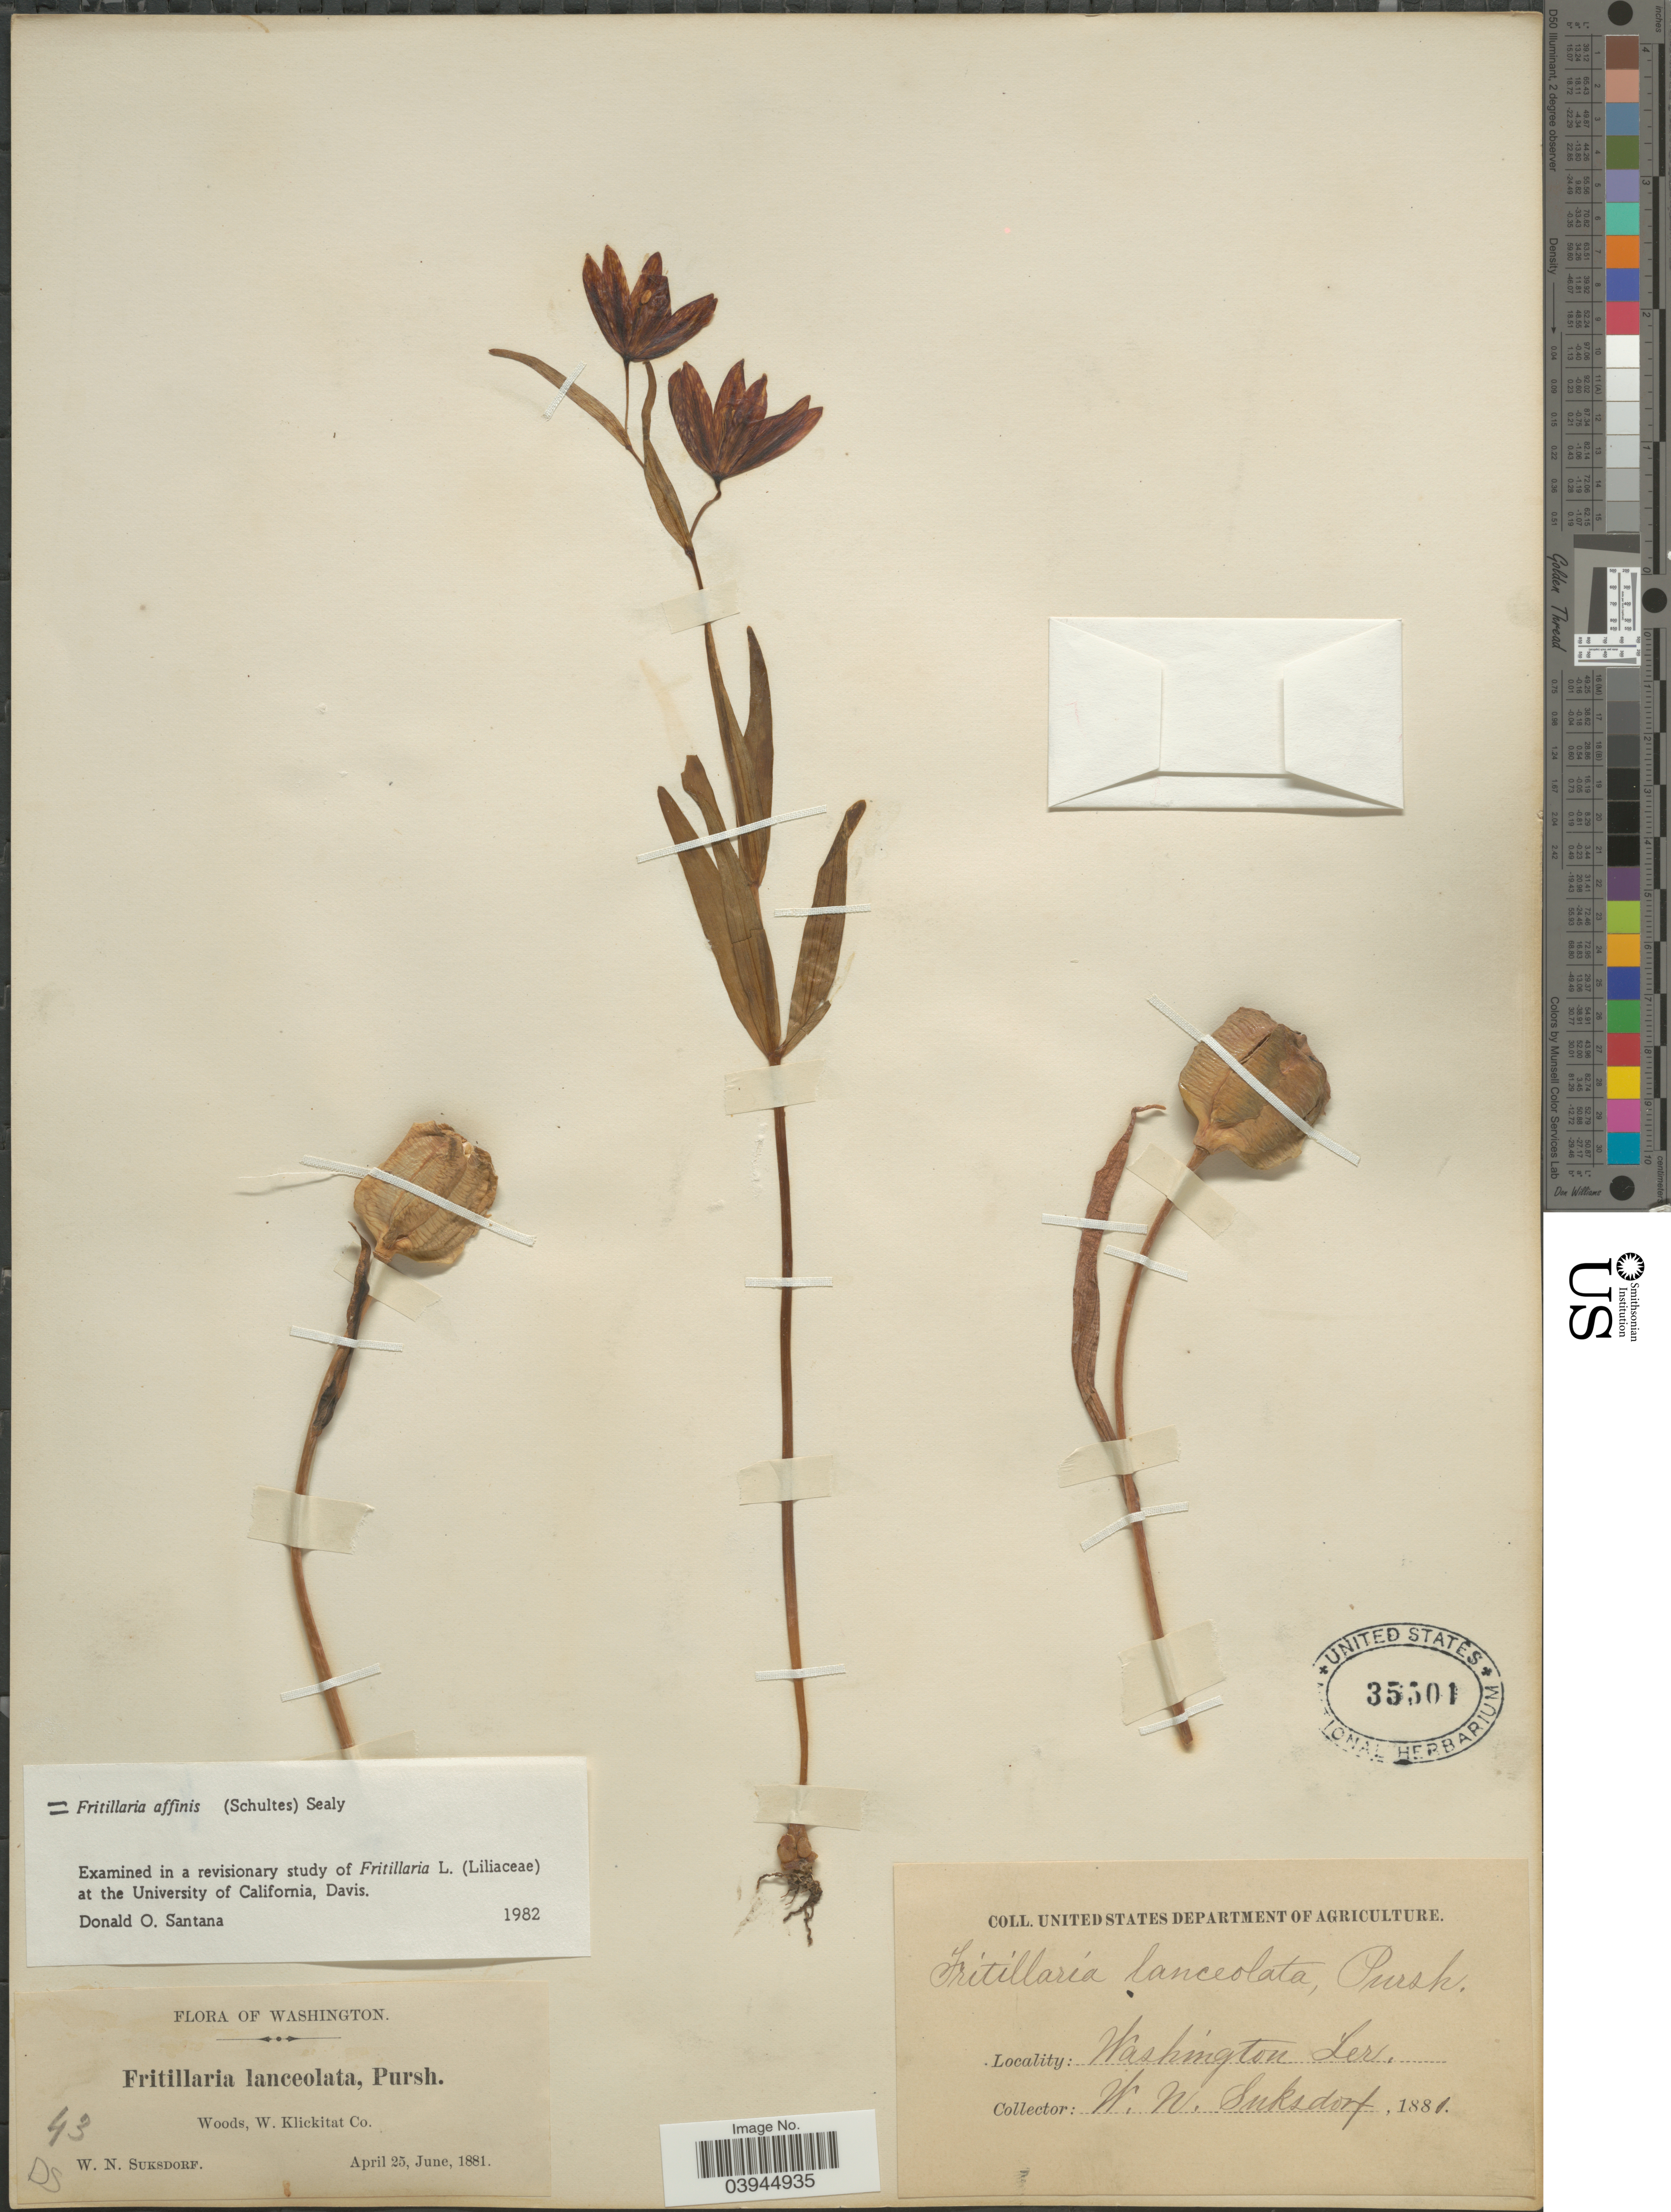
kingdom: Plantae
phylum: Tracheophyta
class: Liliopsida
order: Liliales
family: Liliaceae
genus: Fritillaria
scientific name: Fritillaria affinis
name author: (Schult. & Schult. f.) Sealy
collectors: W. N. Suksdorf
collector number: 43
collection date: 1881-04-25/1881-06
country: United States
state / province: Washington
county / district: Klickitat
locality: Woods, W. Klickitat Co.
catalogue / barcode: US 35501